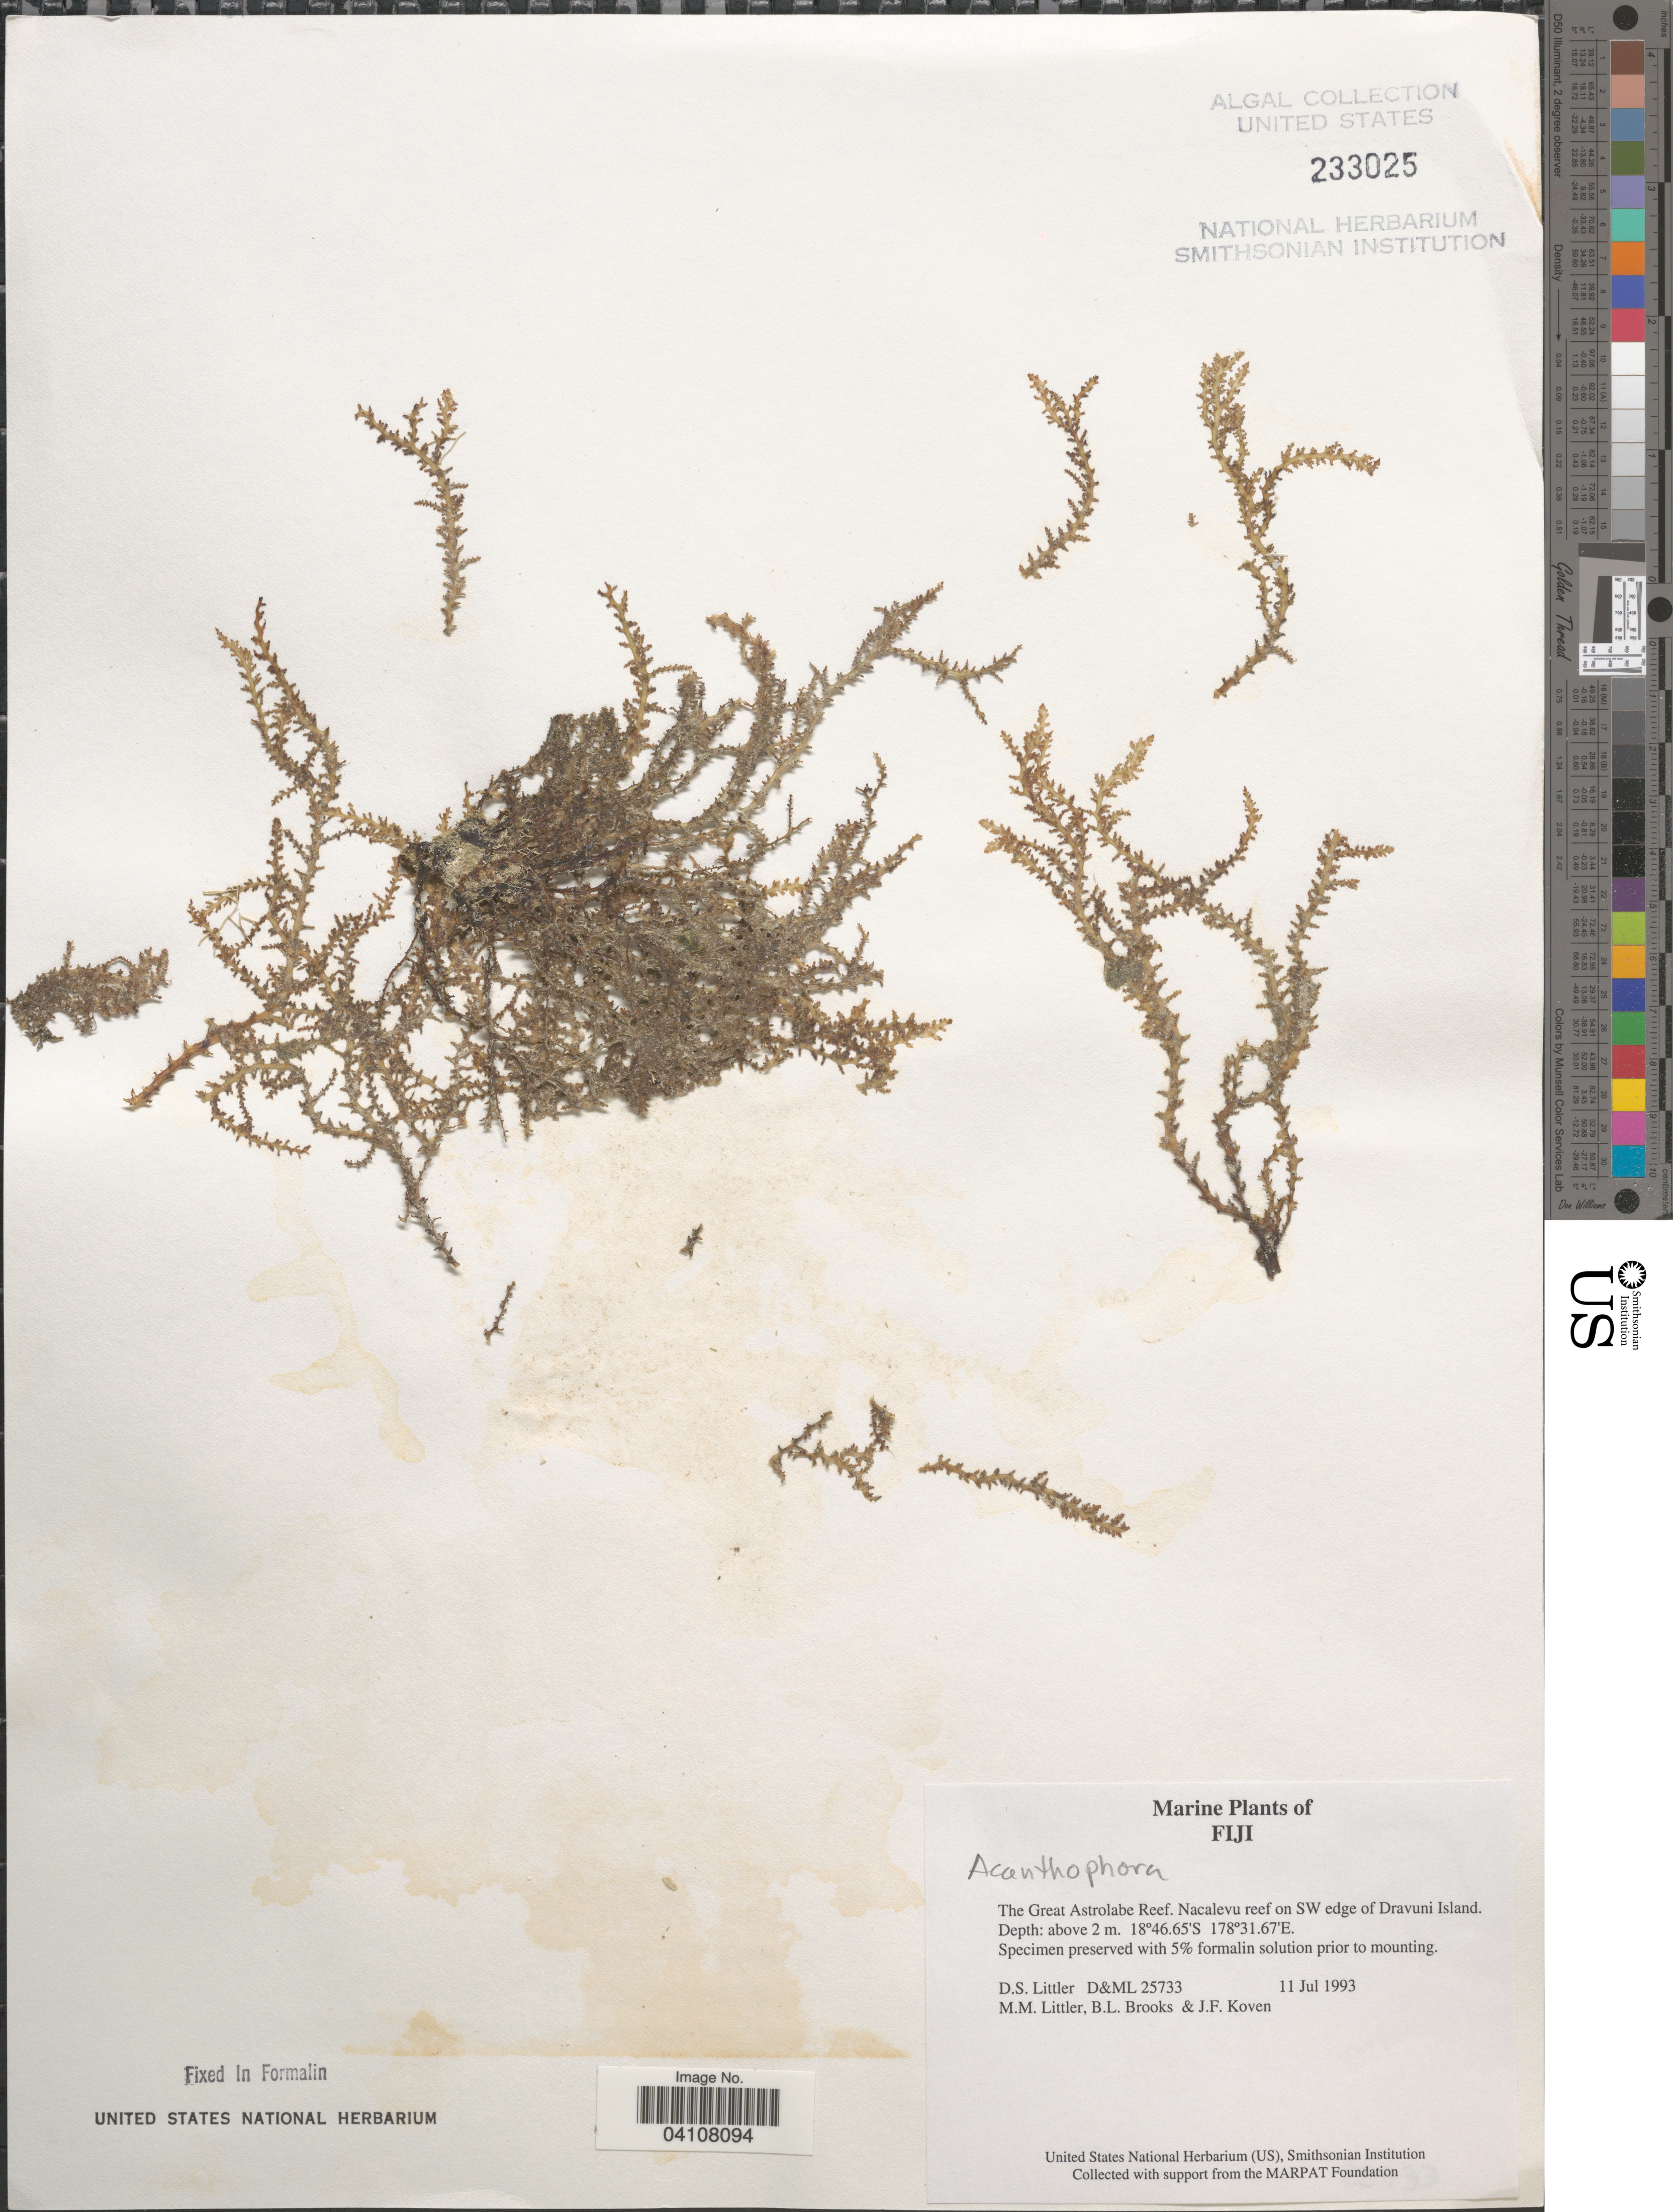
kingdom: Plantae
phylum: Rhodophyta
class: Florideophyceae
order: Ceramiales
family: Rhodomelaceae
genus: Acanthophora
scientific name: Acanthophora sp.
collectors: D. S. Littler, B. Brooks & J. Koven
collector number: D&ML25733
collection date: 1993-07-11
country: Fiji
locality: The Great Astrolabe Reef. Nacalevu reef on SW edge of Dravuni Island.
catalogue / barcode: US 233025